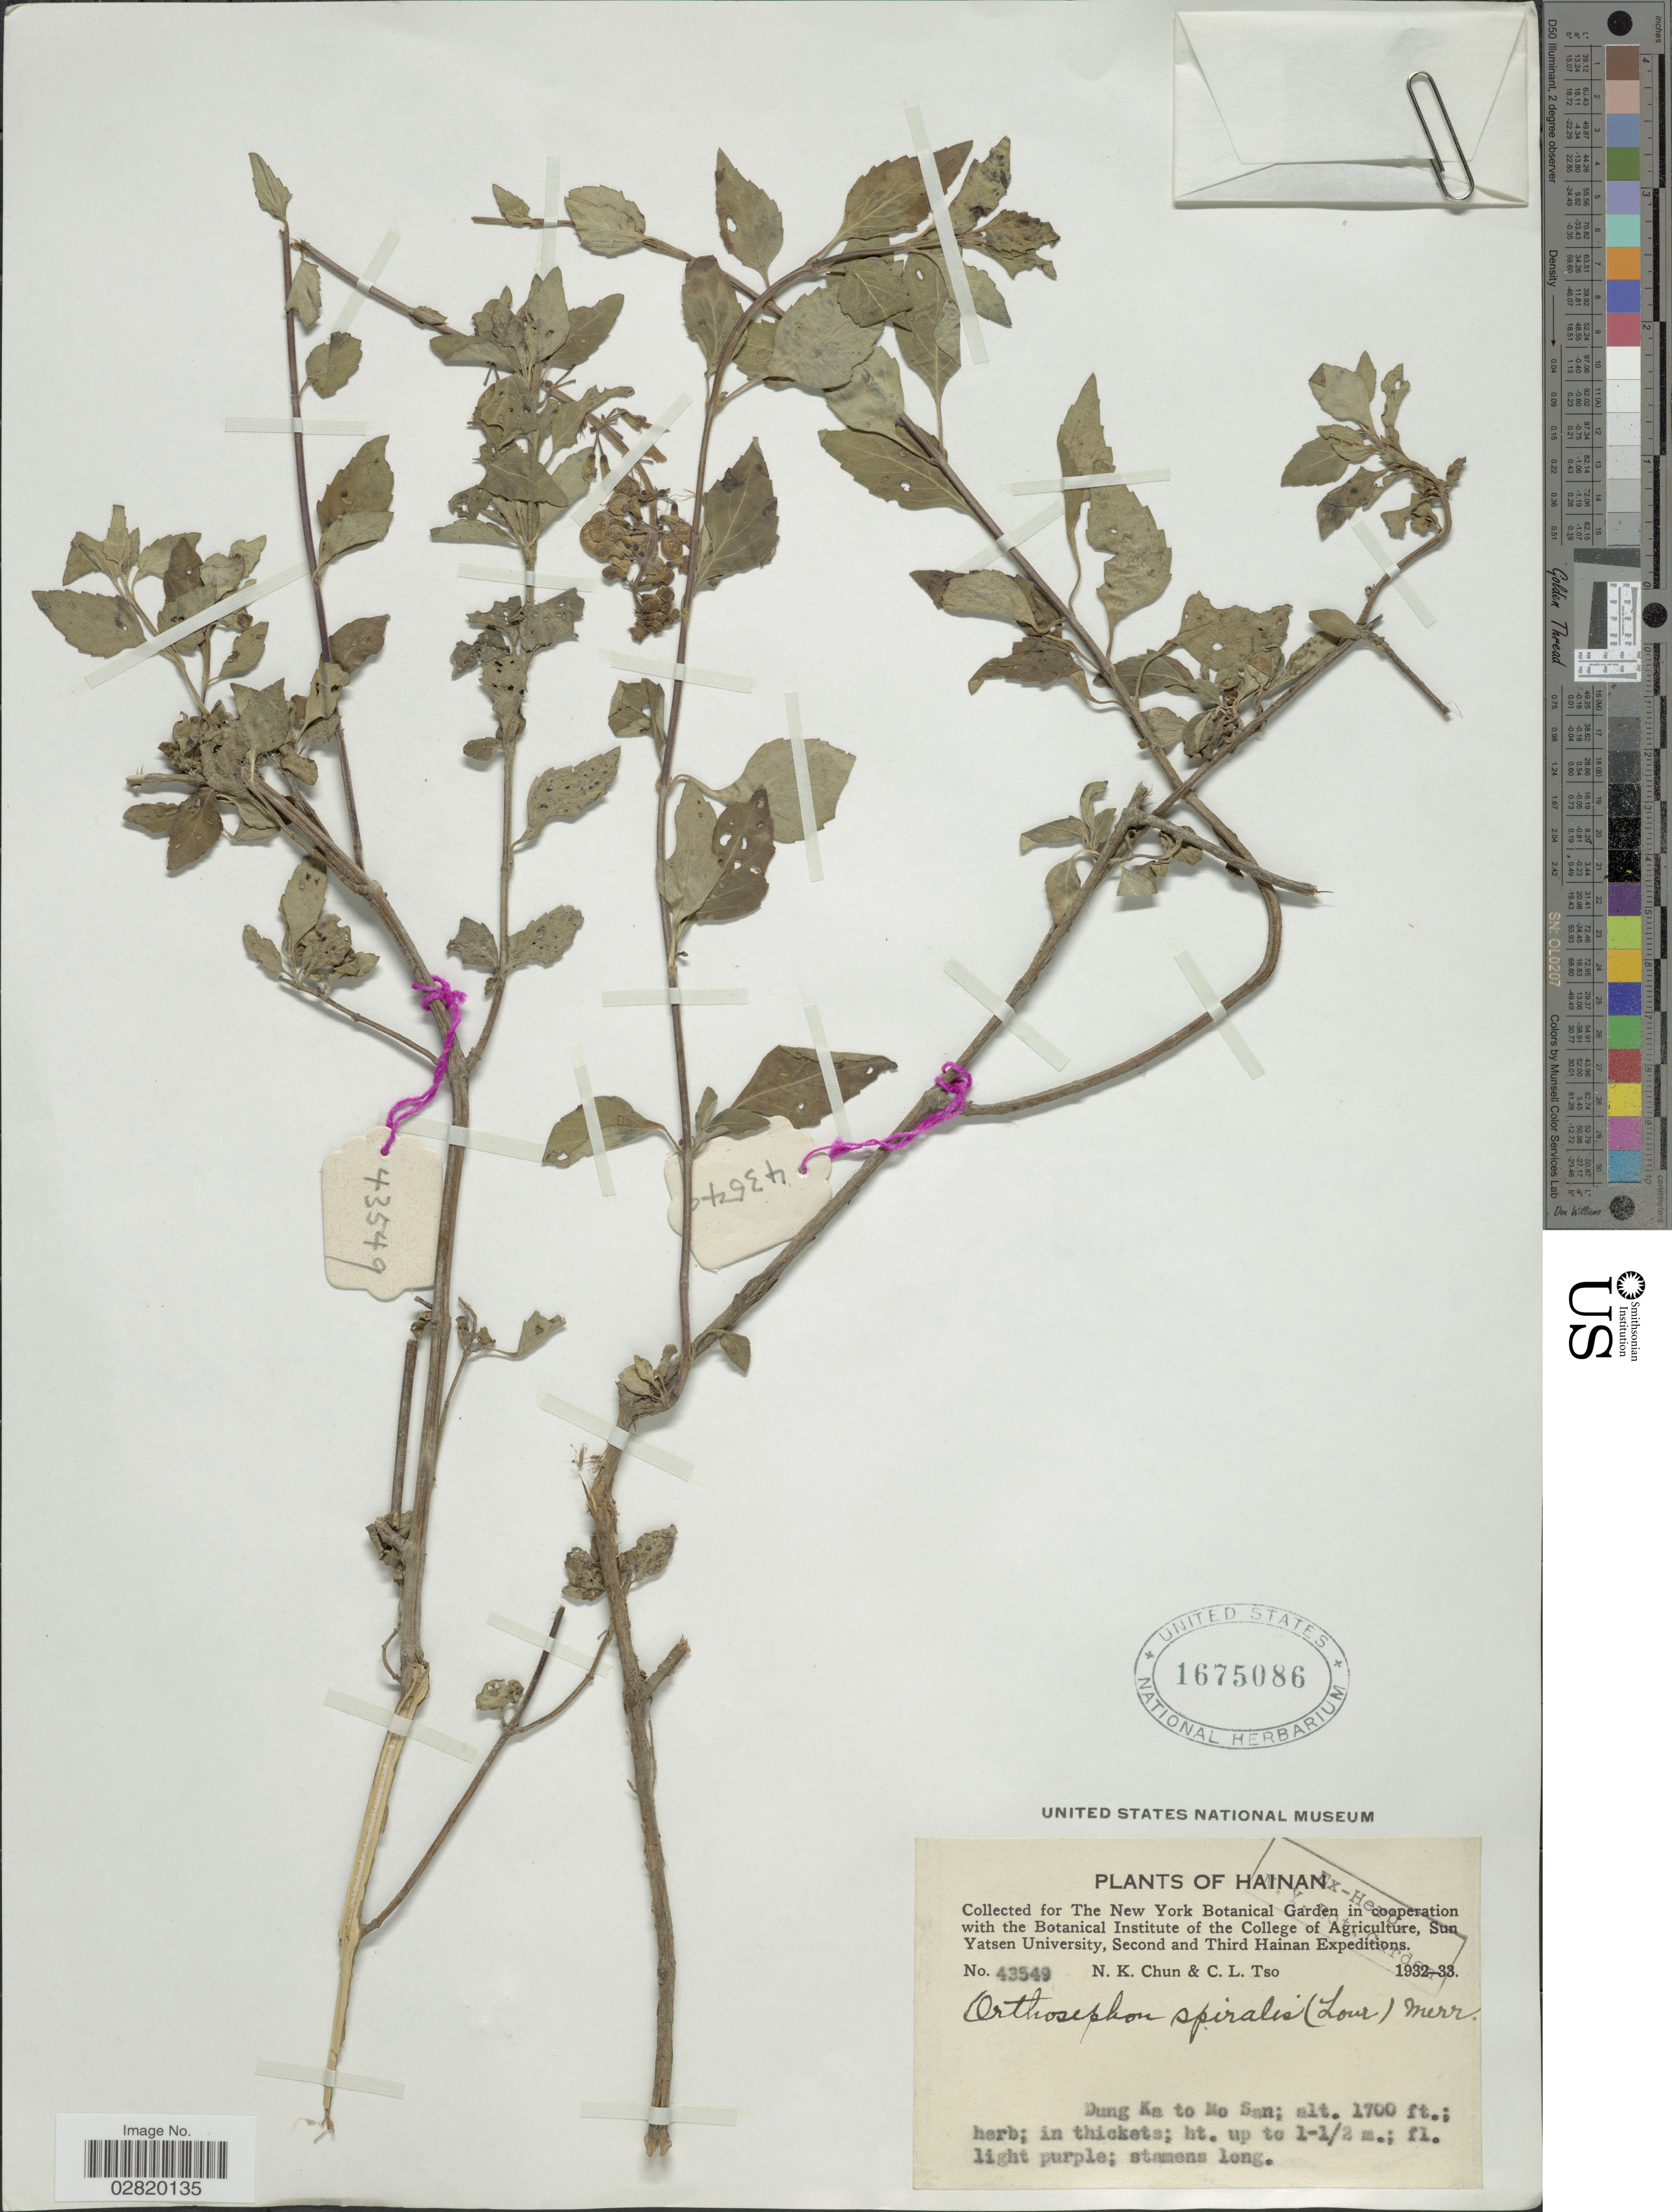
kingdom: Plantae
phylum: Tracheophyta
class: Magnoliopsida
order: Lamiales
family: Lamiaceae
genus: Orthosiphon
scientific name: Orthosiphon spiralis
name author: (Lour.) Merr.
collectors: N. K. Chun & C. Tso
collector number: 43549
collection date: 1932/1933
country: China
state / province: Hainan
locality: Dung Ka to Mo San.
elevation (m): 518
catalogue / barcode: US 1675086